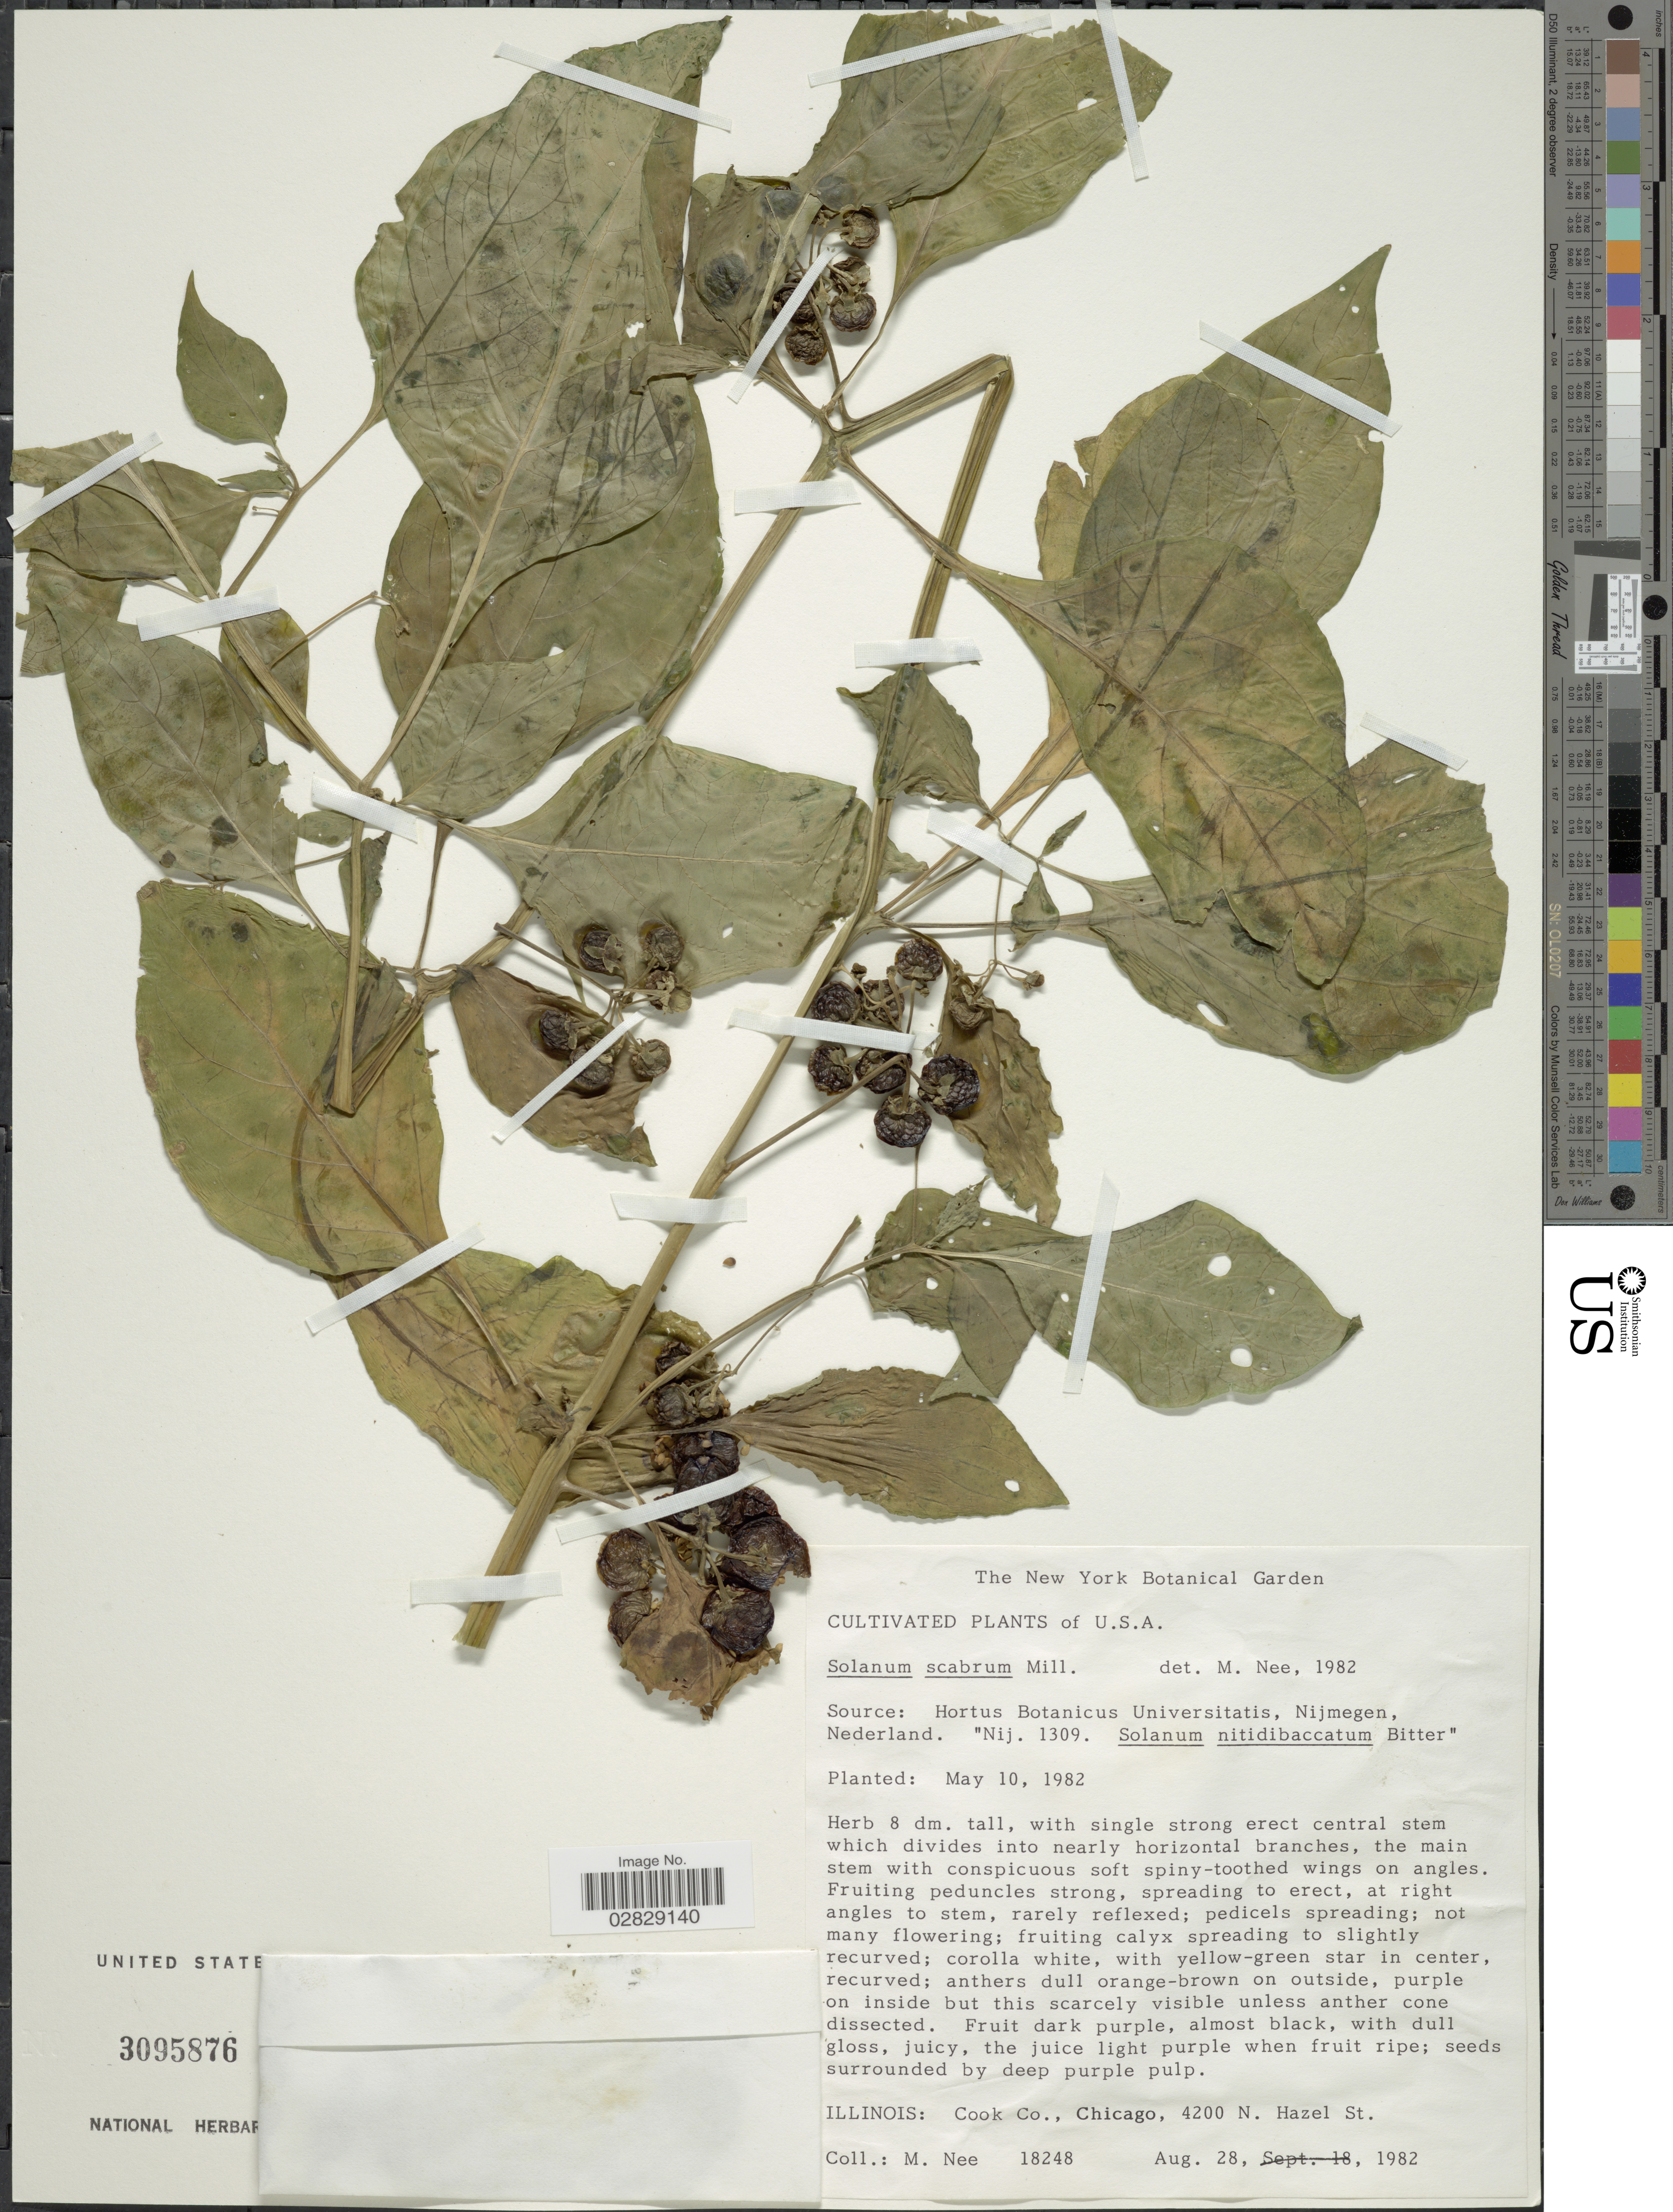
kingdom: Plantae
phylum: Tracheophyta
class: Magnoliopsida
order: Solanales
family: Solanaceae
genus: Solanum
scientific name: Solanum scabrum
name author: Mill.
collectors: M. Nee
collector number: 18248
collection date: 1982-08-28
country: United States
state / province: Illinois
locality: Cook Co., Chicago, 4200 N. Hazel St.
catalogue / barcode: US 3095876